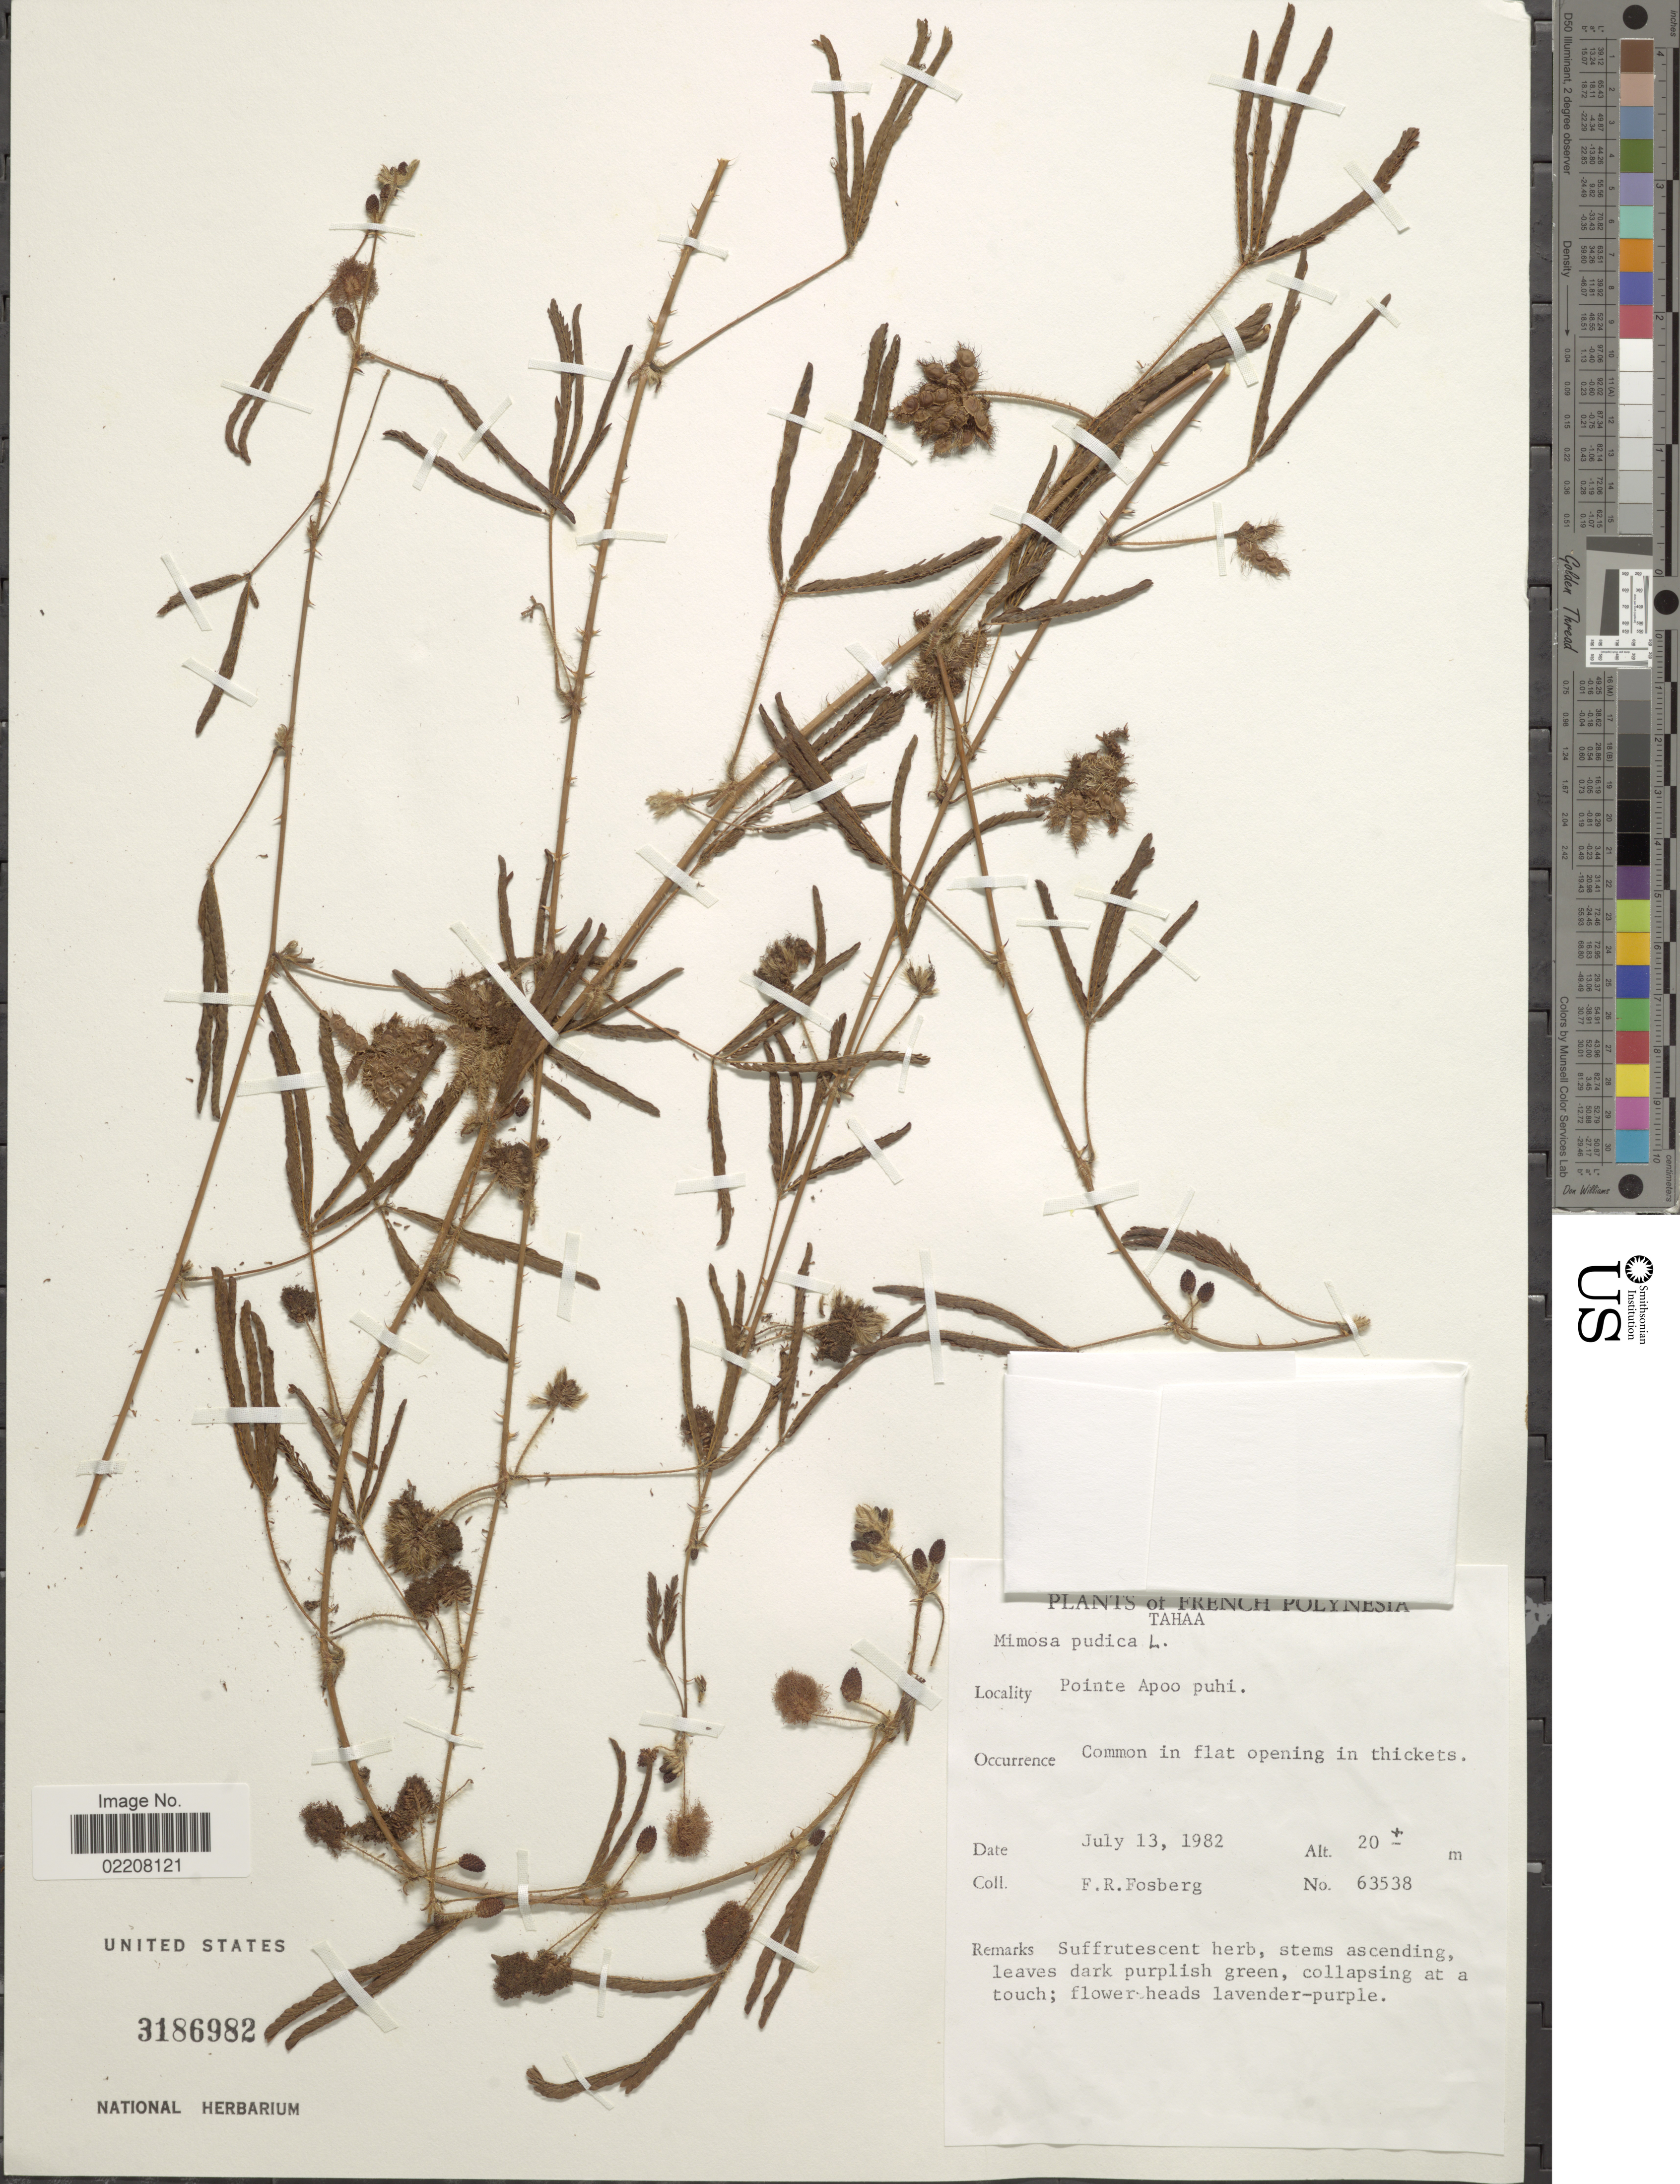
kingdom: Plantae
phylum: Tracheophyta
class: Magnoliopsida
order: Fabales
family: Fabaceae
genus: Mimosa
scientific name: Mimosa pudica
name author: L.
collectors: F. R. Fosberg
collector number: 63538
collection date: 1982-07-13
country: French Polynesia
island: Tahaa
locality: Tahaa. Pointe Apoo puhi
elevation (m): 20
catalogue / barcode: US 3186982